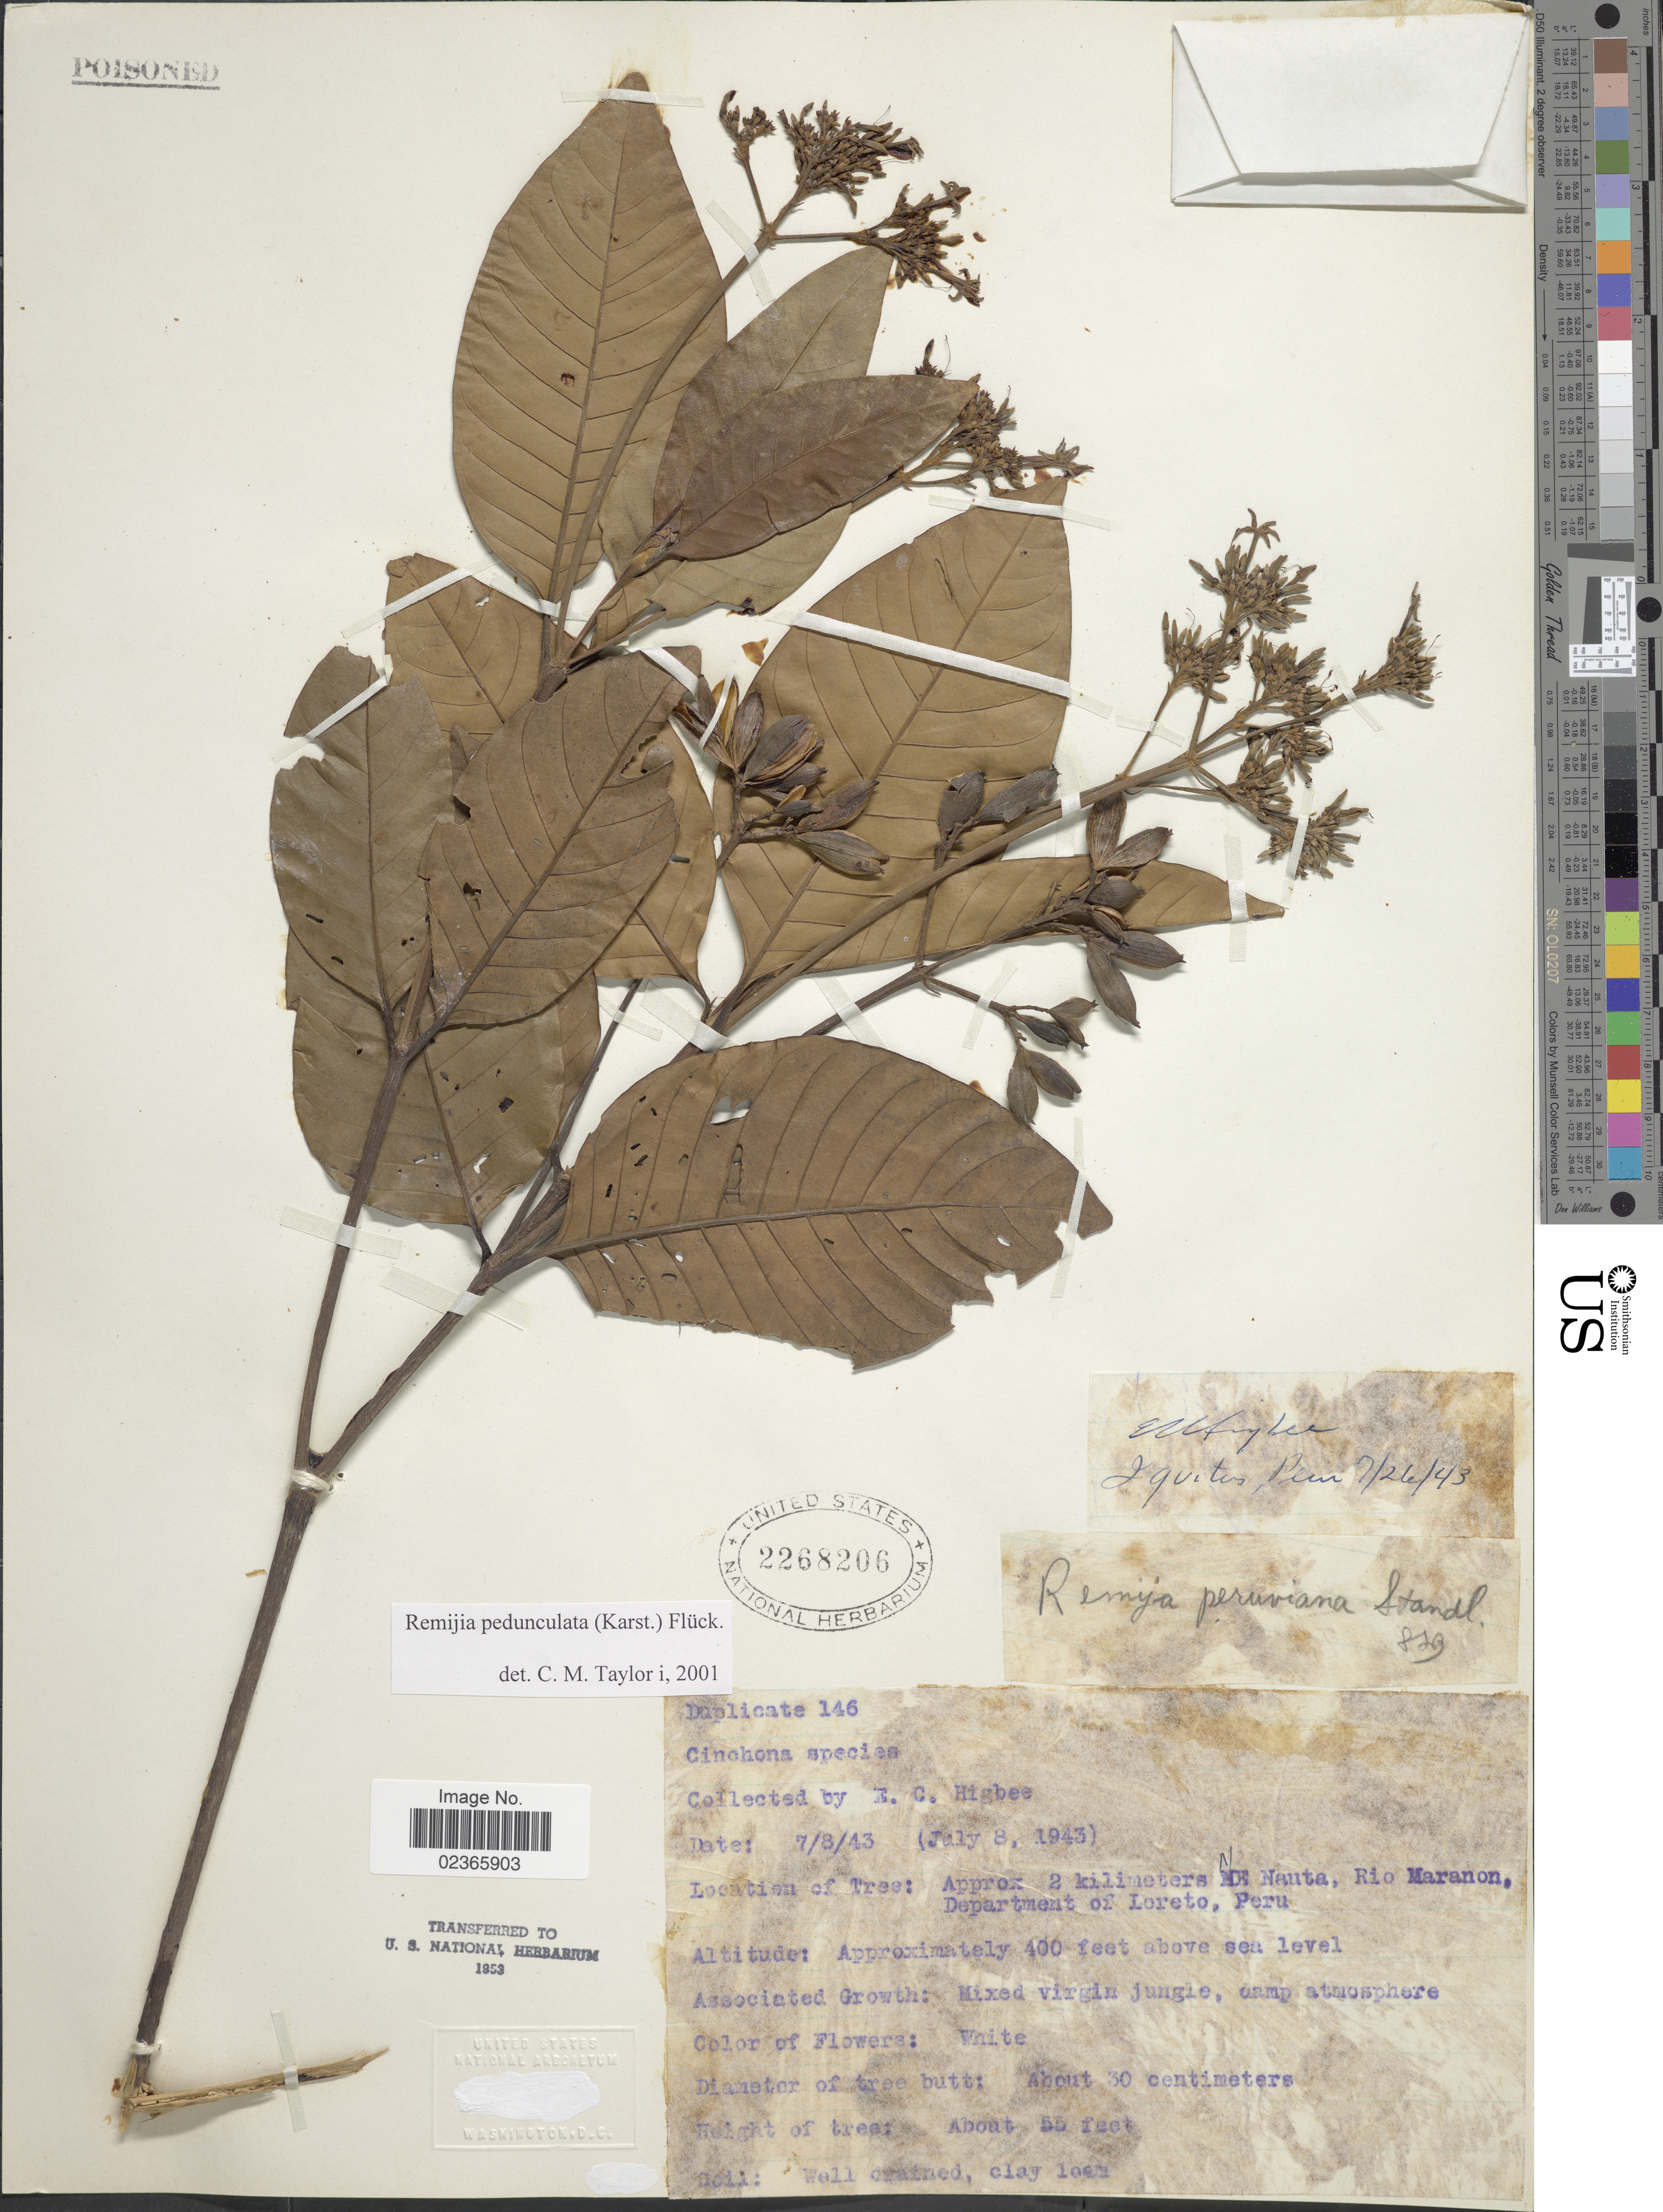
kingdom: Plantae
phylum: Tracheophyta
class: Magnoliopsida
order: Gentianales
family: Rubiaceae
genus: Remijia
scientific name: Remijia pedunculata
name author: (H. Karst.) Fluck.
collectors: E. Higbee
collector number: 146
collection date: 1943-07-08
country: Peru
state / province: Loreto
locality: Approx 2 kilimeters NE Nauta, Rio Maranon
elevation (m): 122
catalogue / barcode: US 2268206